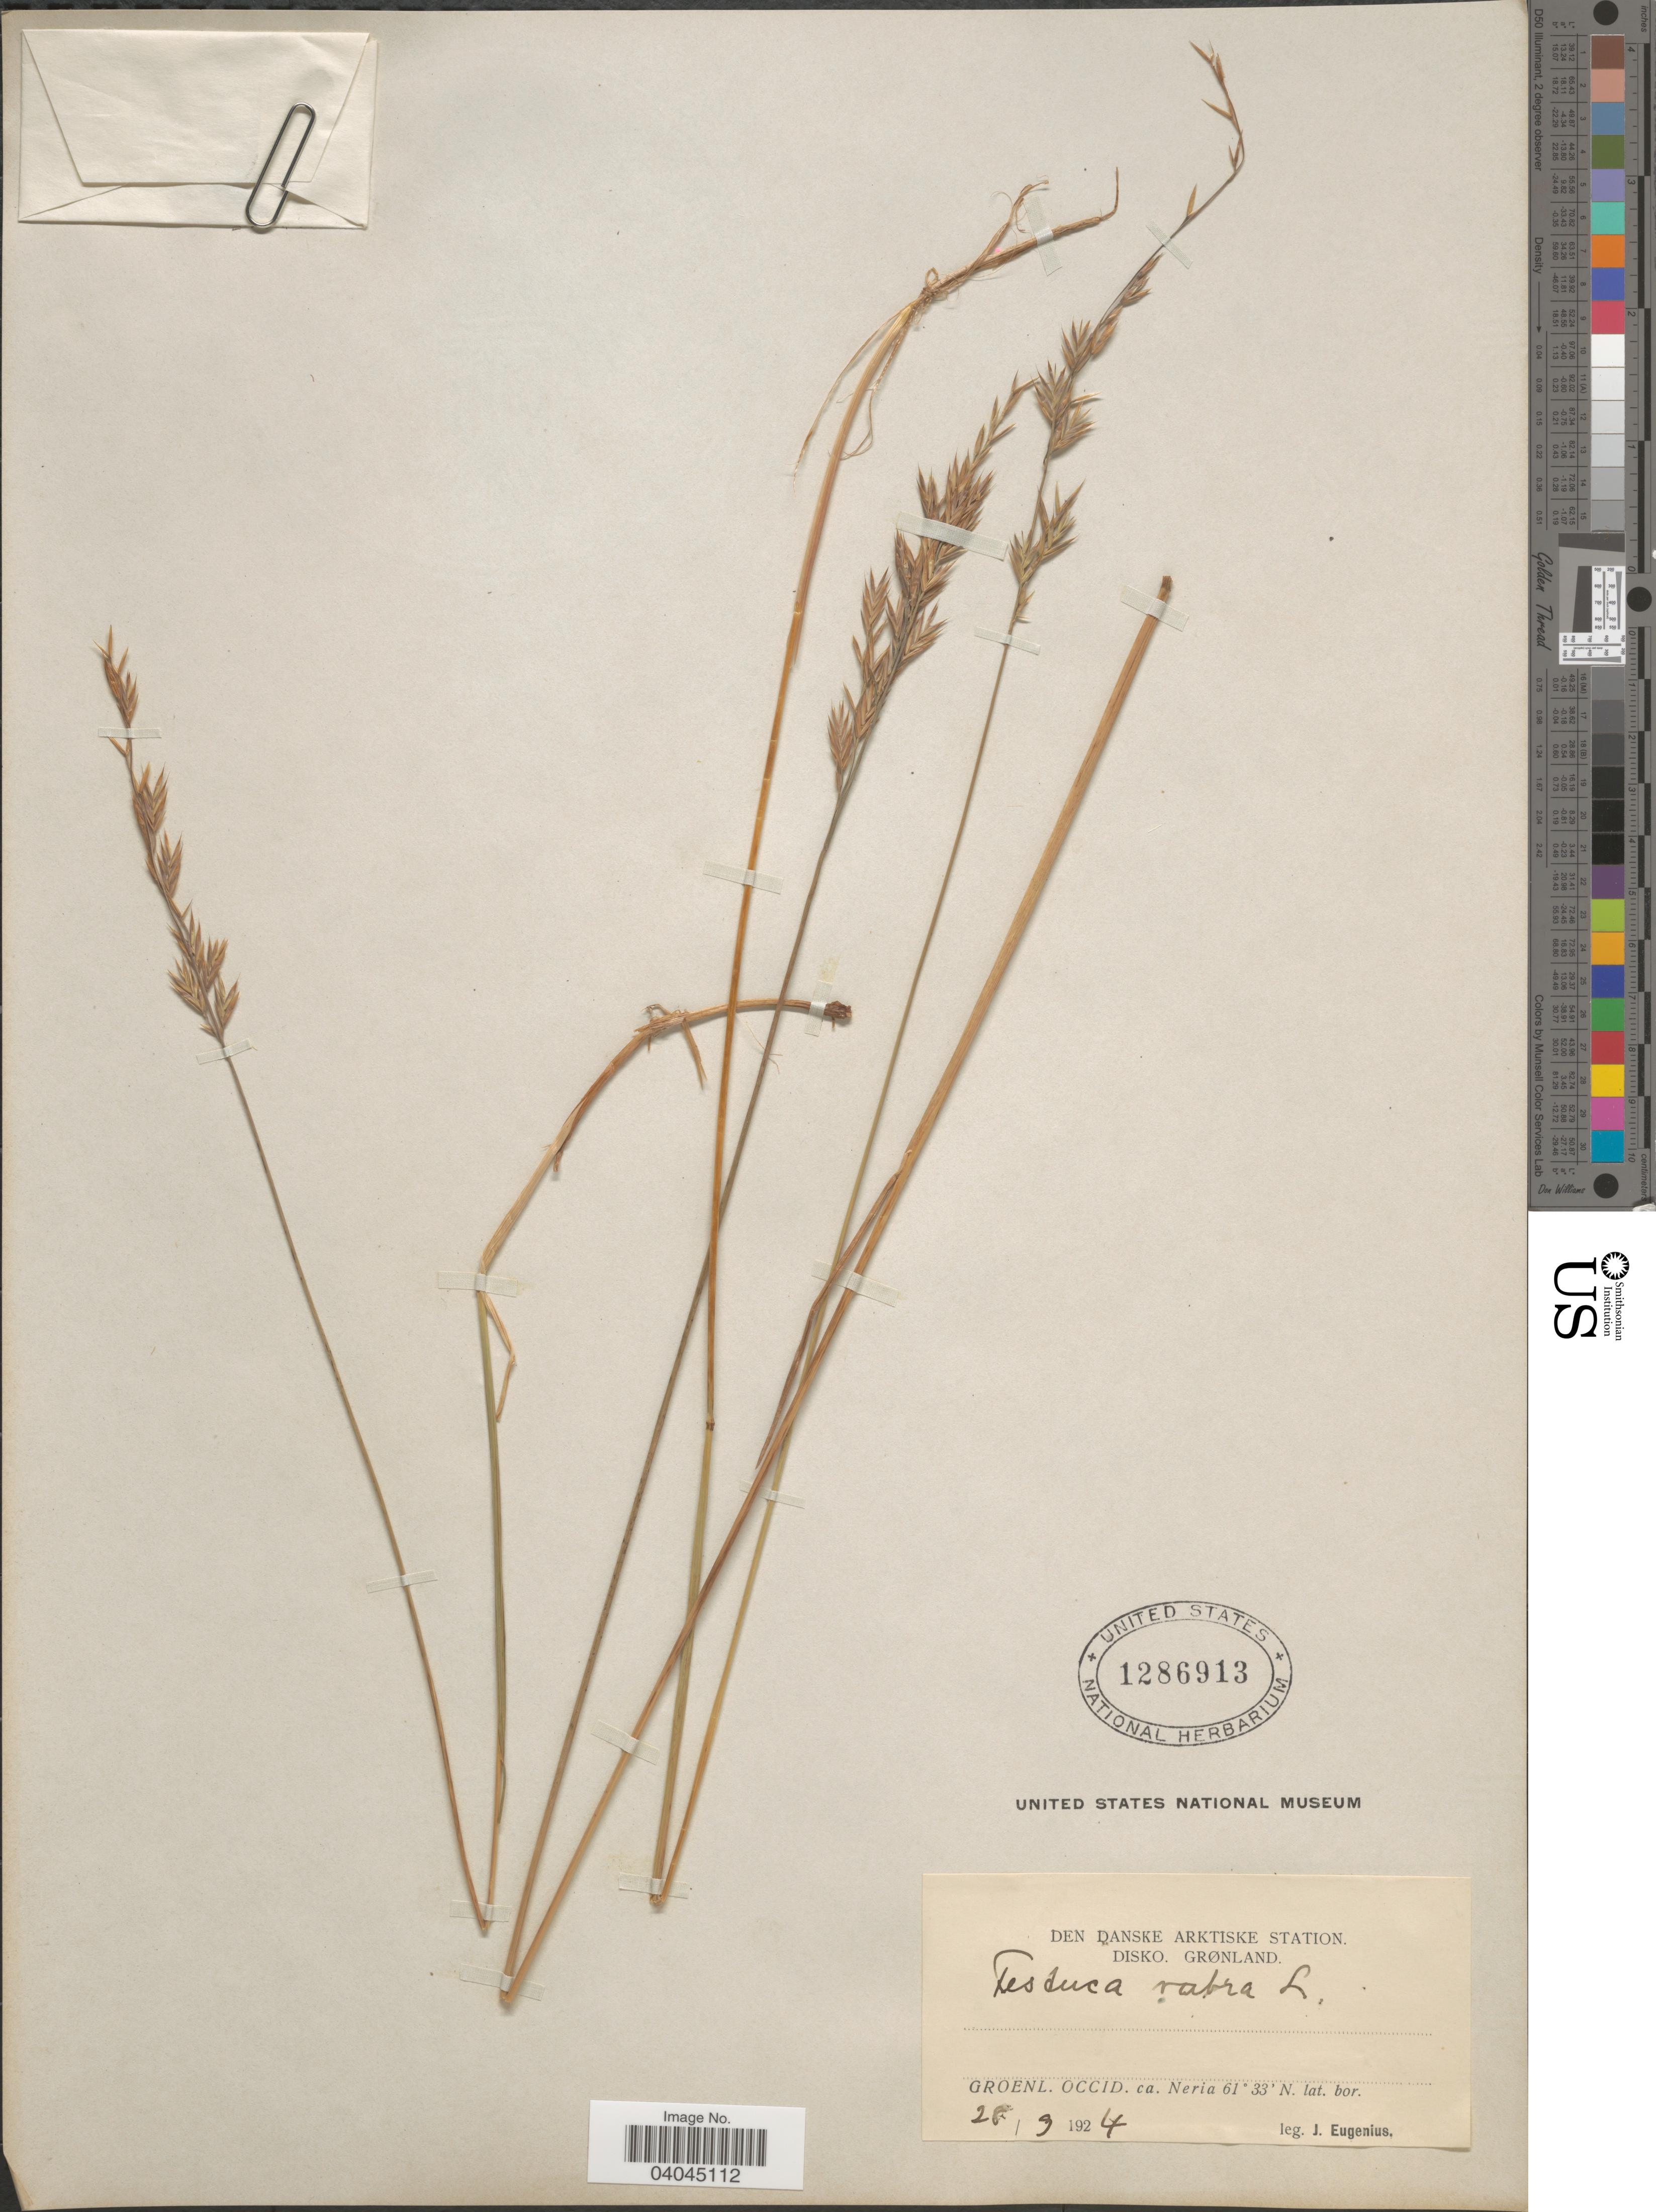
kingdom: Plantae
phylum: Tracheophyta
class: Liliopsida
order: Poales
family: Poaceae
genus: Festuca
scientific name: Festuca rubra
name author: L.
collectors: J. Eugenius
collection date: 1924-09-28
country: Greenland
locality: Den Danske Arktiske Station. Disko. Grønland. Groenl. Occid. ca. Neria.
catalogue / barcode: US 1286913